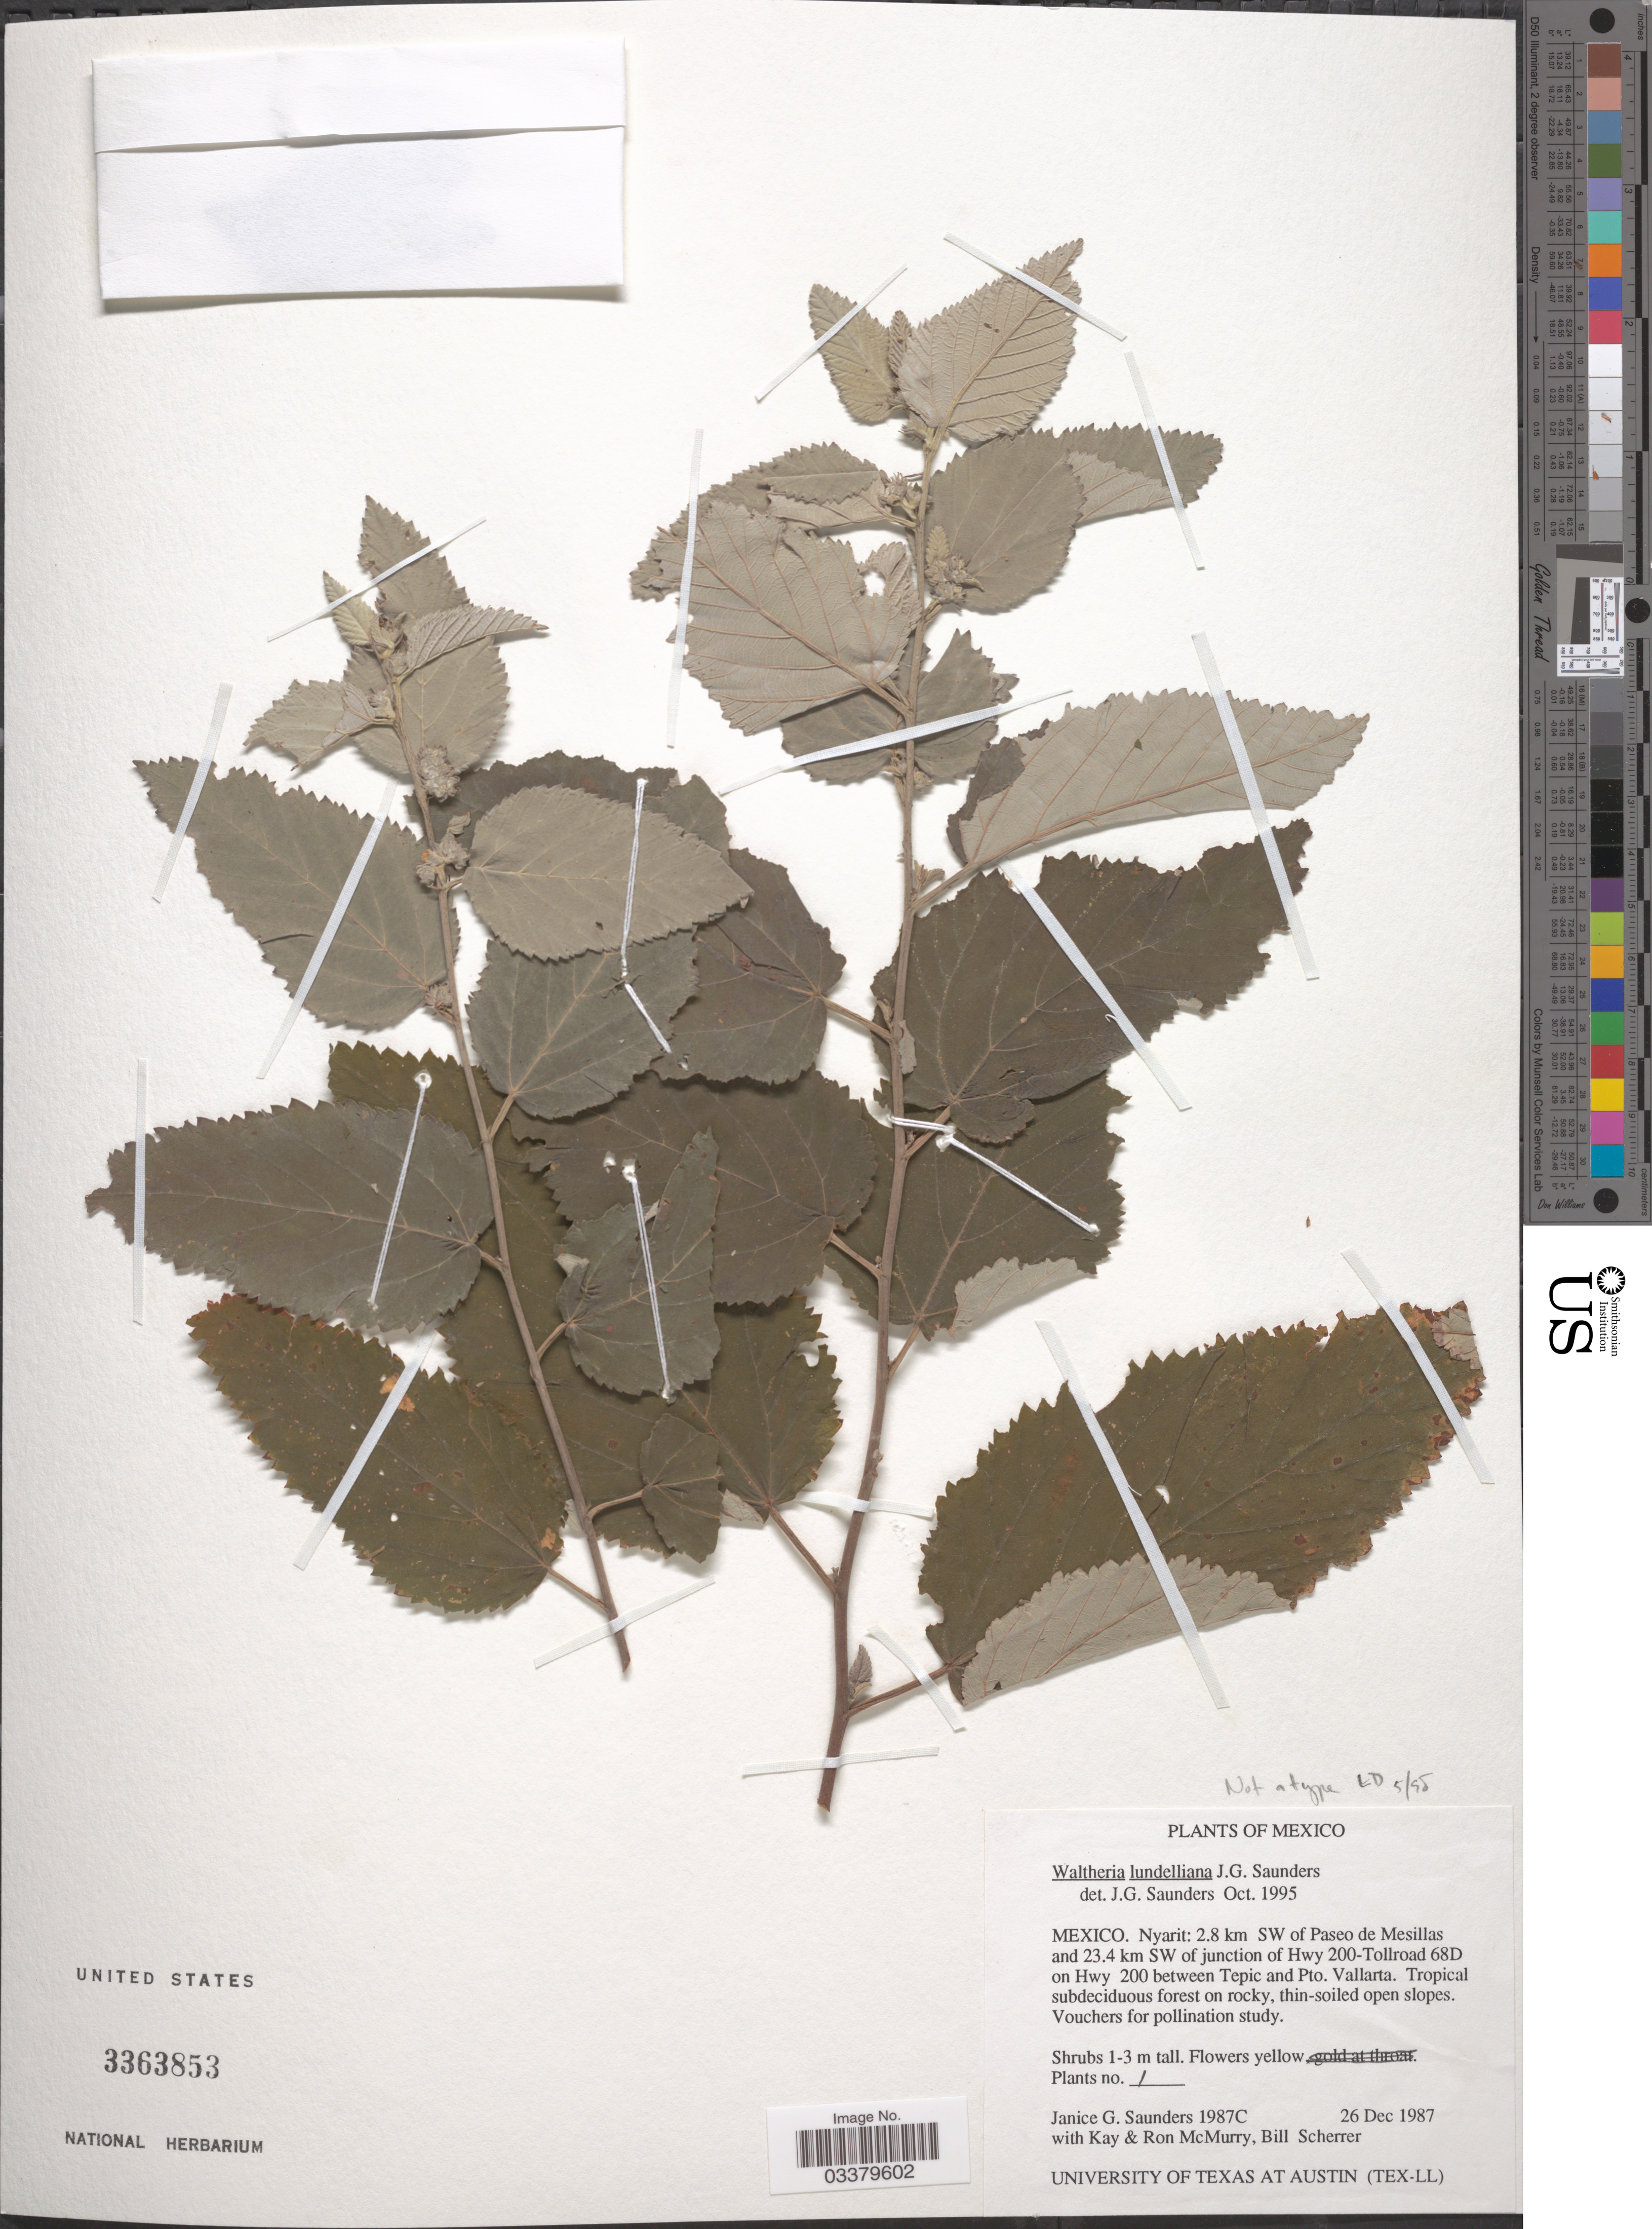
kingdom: Plantae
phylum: Tracheophyta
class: Magnoliopsida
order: Malvales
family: Malvaceae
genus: Waltheria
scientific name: Waltheria lundelliana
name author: J.G. Saunders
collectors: J. G. Saunders, K. McMurry, R. McMurry & B. Scherrer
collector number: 1987C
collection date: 1987-12-26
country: Mexico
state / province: Nayarit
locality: Nyarit: 2.8 km SW of Paseo de Mesillas and 23.4 km SW of junction of Hwy 200-Tollroad 68D on Hwy 200 between Tepic and Pto. Vallarta.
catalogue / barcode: US 3363853